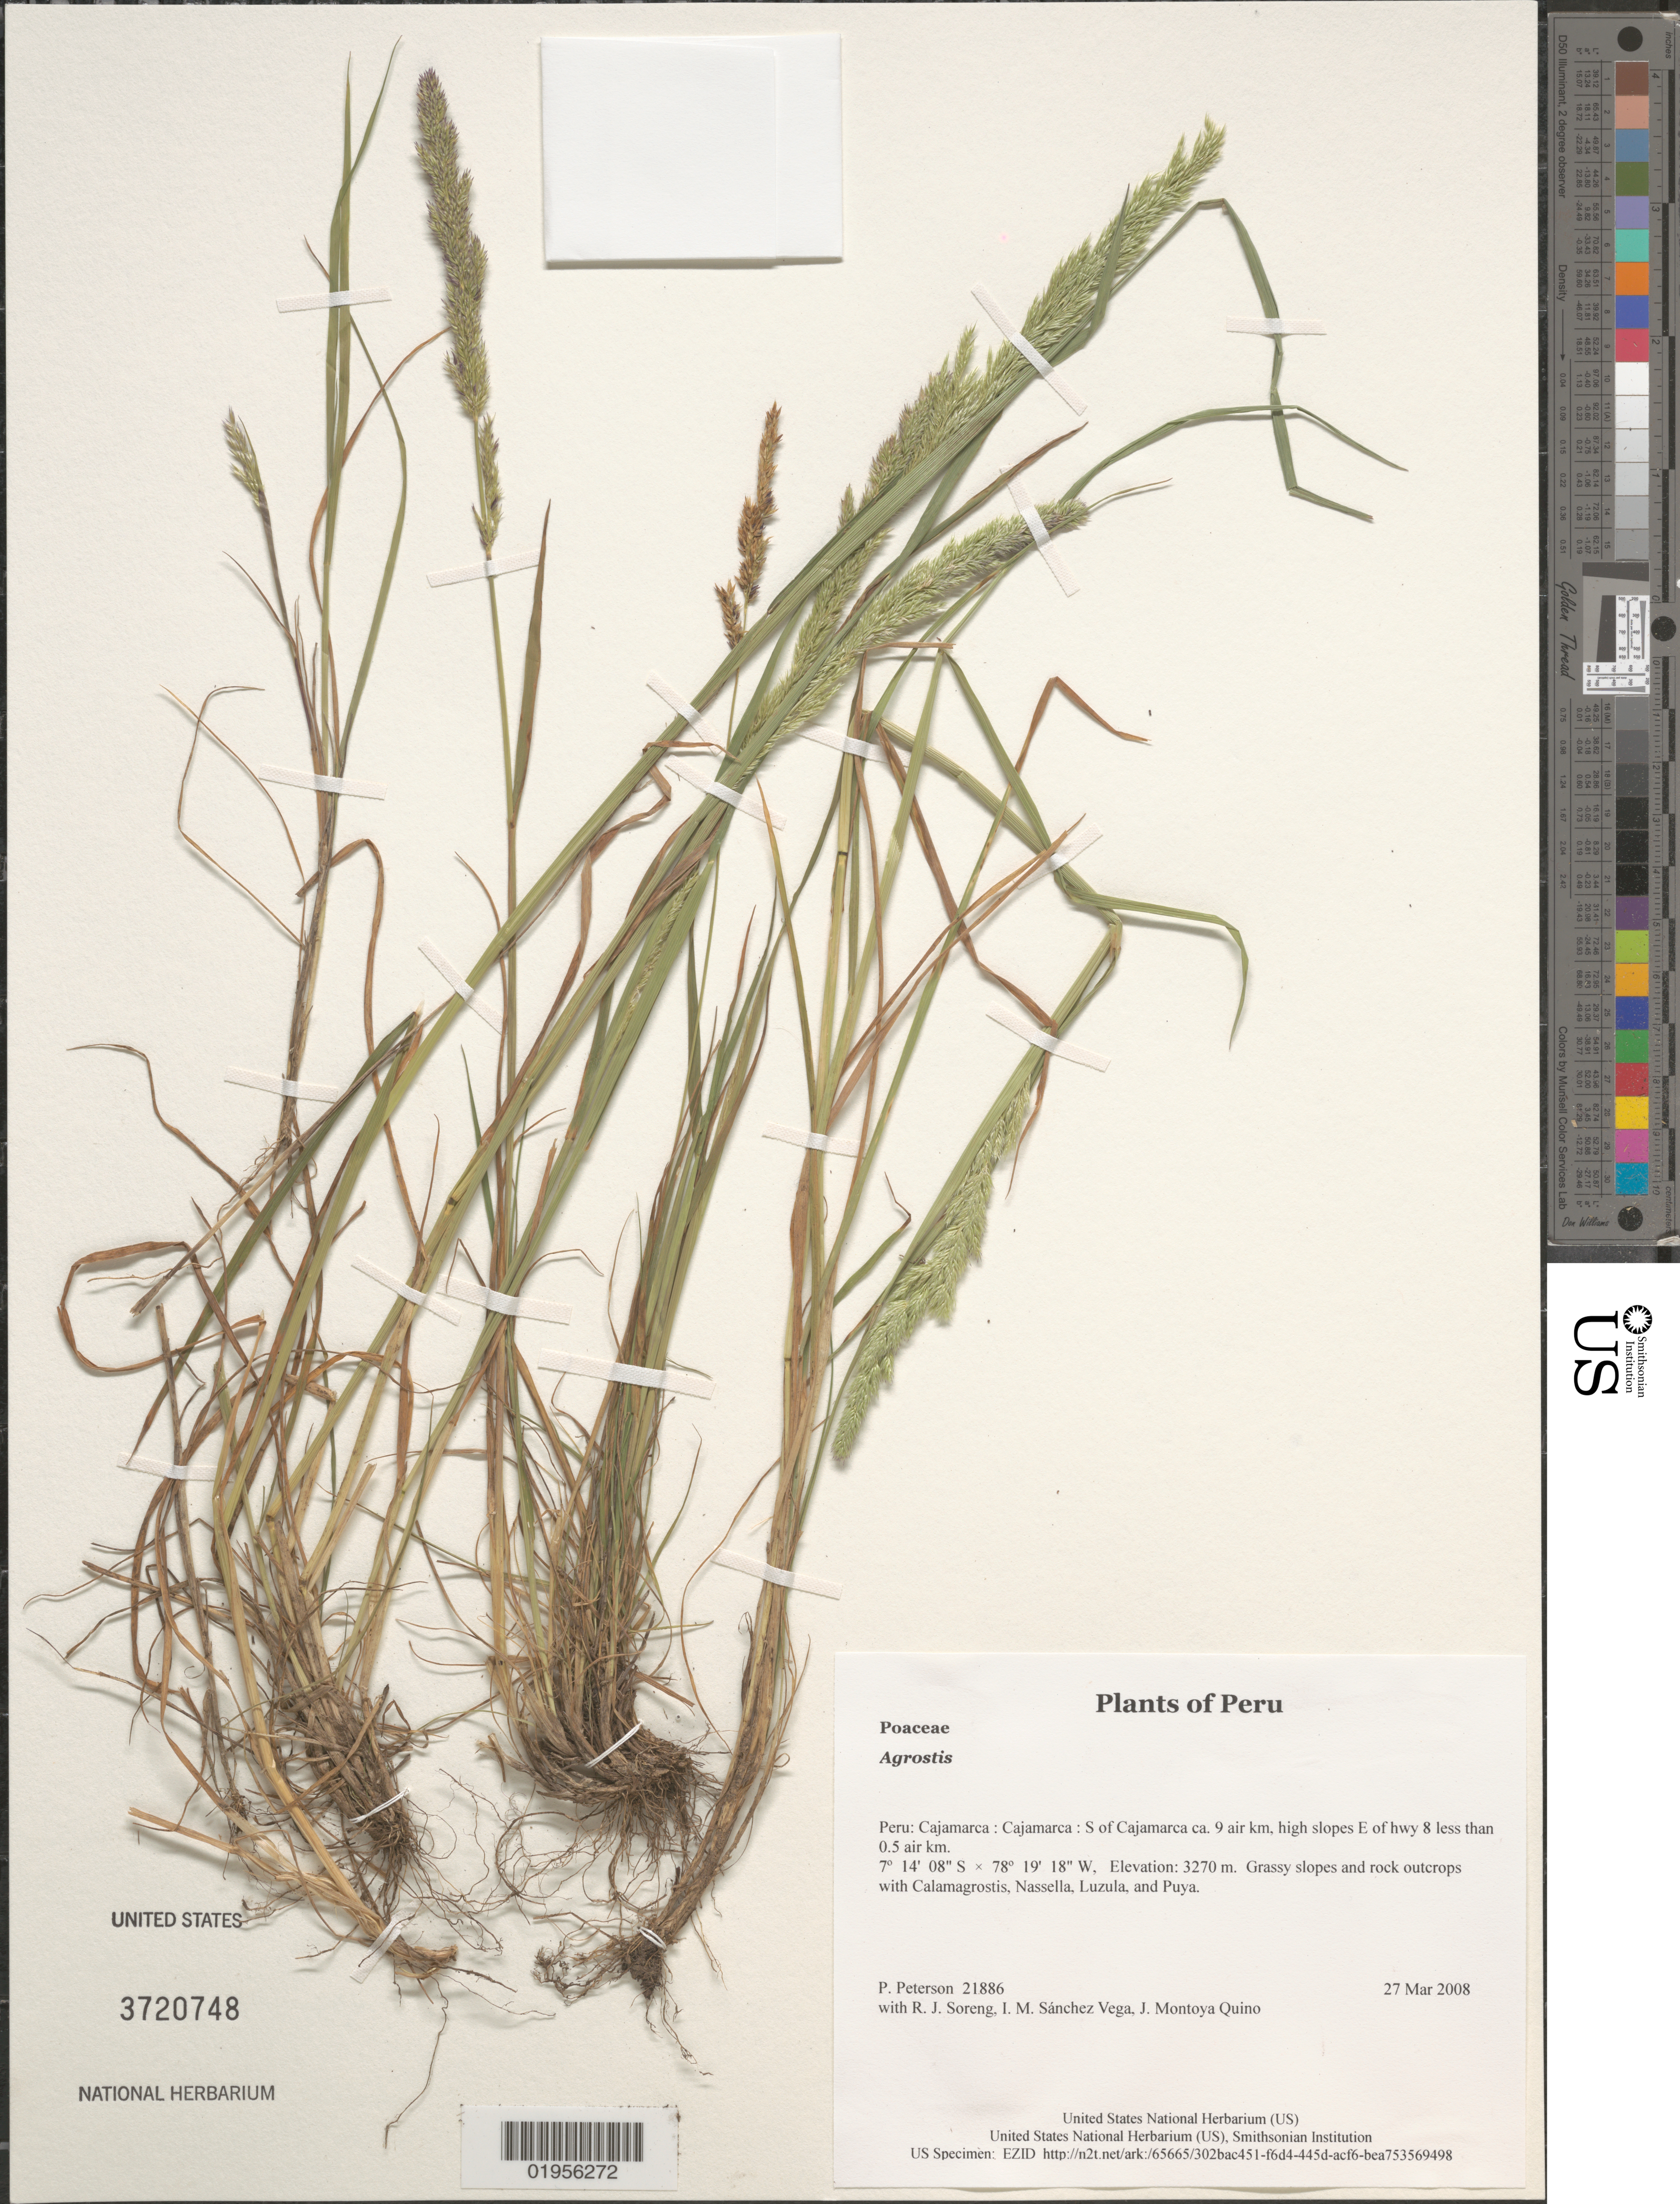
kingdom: Plantae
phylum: Tracheophyta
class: Liliopsida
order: Poales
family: Poaceae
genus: Agrostis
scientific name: Agrostis sp.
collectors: P. M. Peterson, R. J. Soreng, I. M. Sánchez Vega & J. Montoya Quino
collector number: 21886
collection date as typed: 27 Mar 2008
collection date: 2008-03-27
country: Peru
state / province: Cajamarca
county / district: Cajamarca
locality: S of Cajamarca ca. 9 air km, high slopes E of hwy 8 less than 0.5 air km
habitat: Grassy slopes and rock outcrops with Calamagrostis, Nassella, Luzula, and Puya.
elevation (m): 3270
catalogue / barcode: US 3720748